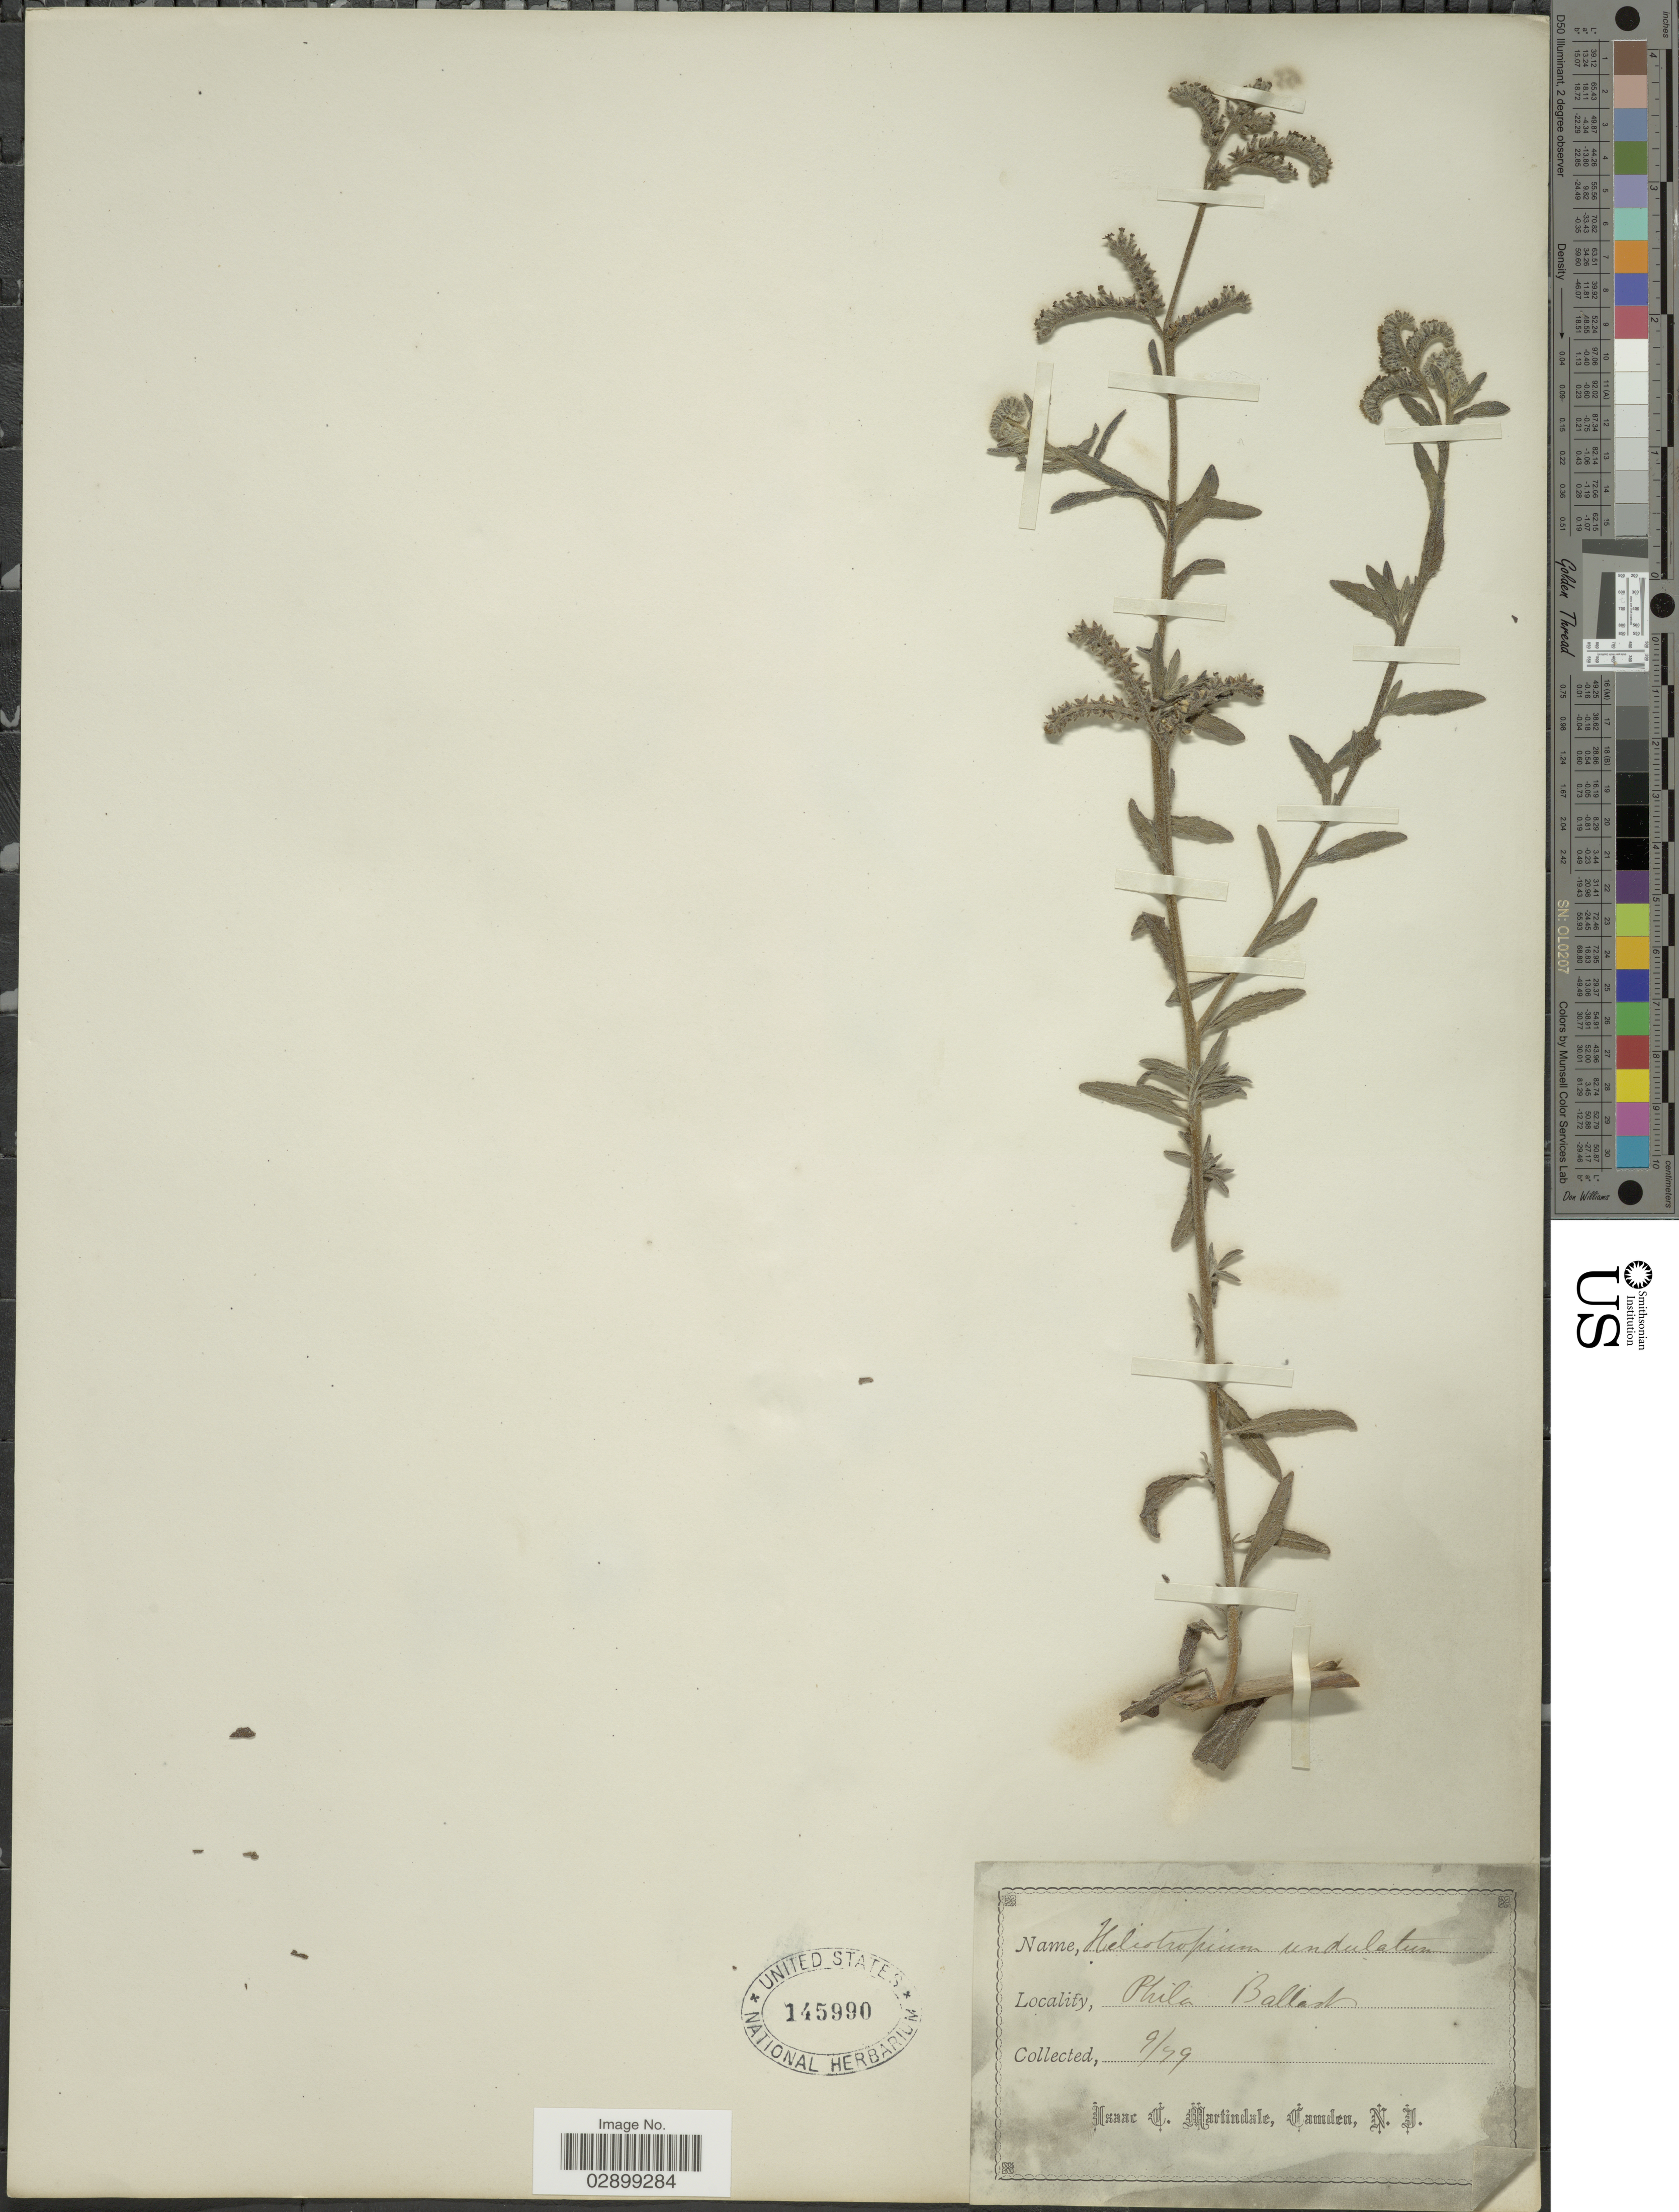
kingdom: Plantae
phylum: Tracheophyta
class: Magnoliopsida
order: Boraginales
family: Heliotropiaceae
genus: Heliotropium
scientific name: Heliotropium undulatum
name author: Vahl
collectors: I. C. Martindale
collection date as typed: Transcribed d/m/y: /9/79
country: United States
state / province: New Jersey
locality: Phila Ballast.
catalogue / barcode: US 145990